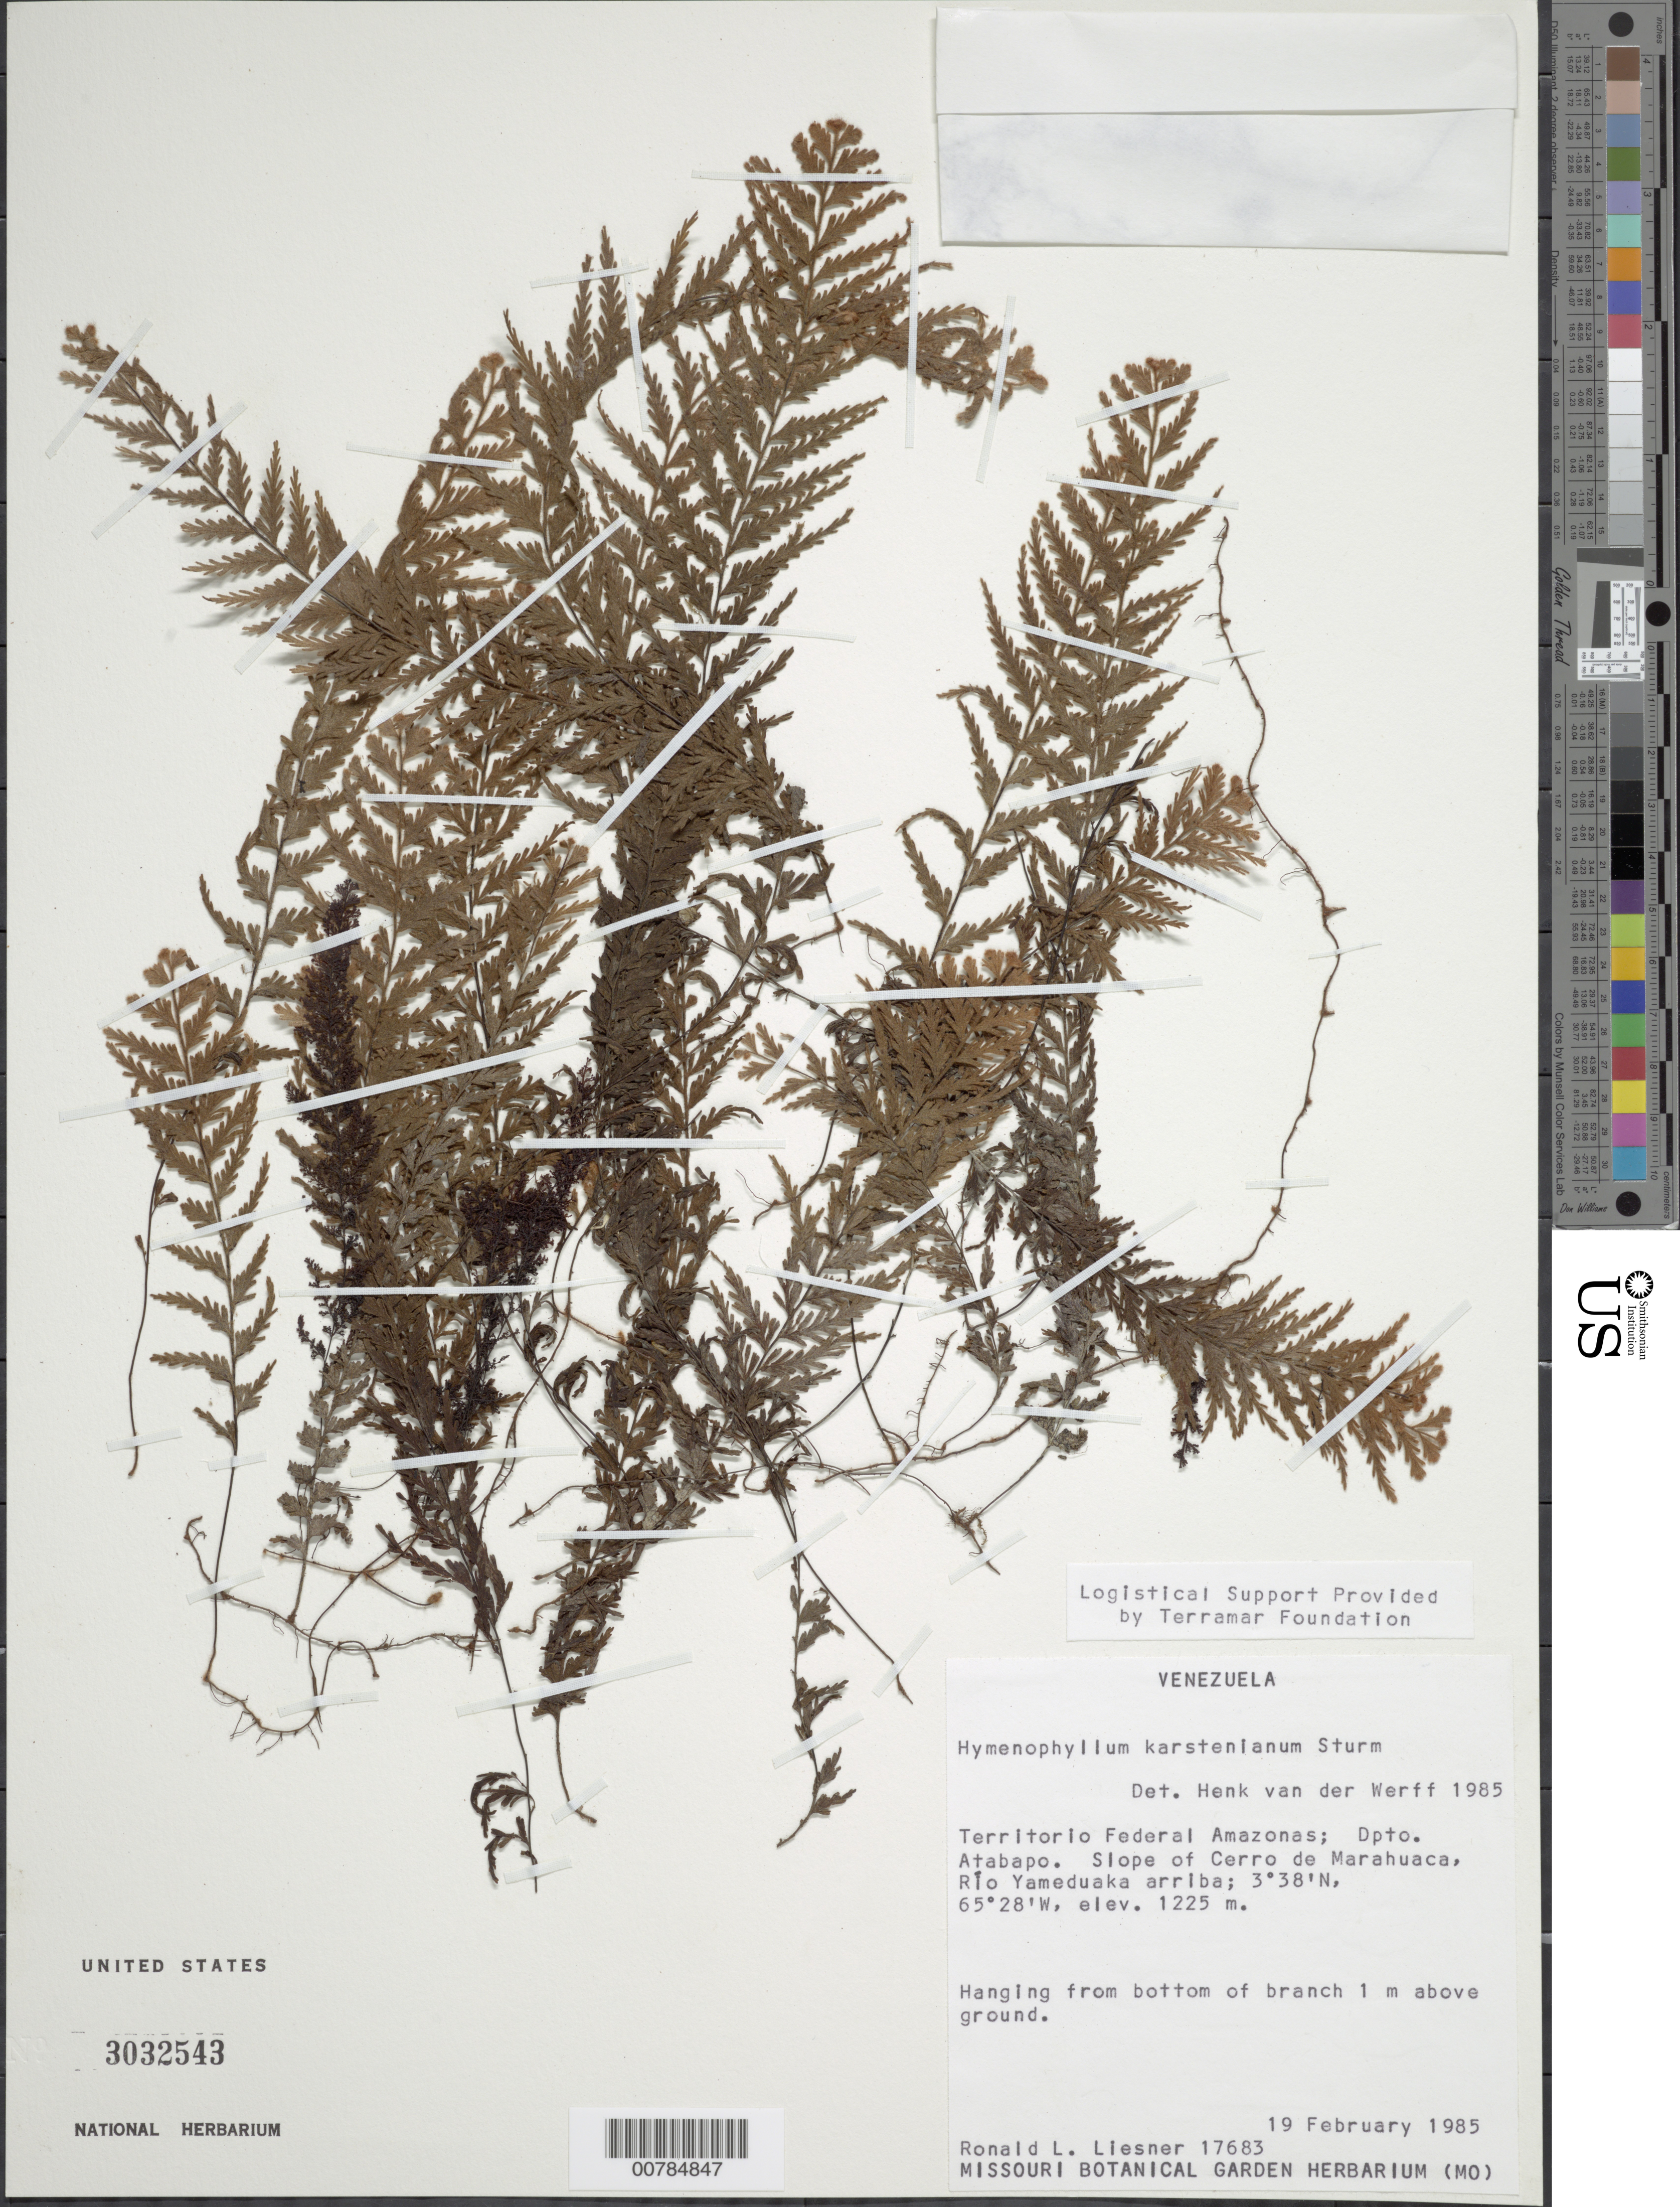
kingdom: Plantae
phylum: Tracheophyta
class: Polypodiopsida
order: Hymenophyllales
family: Hymenophyllaceae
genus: Hymenophyllum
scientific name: Hymenophyllum karstenianum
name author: J.W. Sturm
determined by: van der Werff, H., (MO), Missouri Botanical Garden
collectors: R. L. Liesner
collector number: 17683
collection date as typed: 19-Feb-85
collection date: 1985-02-19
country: Venezuela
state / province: Amazonas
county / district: Atabapo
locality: Cerro de Marahuaca slope, Río Yameduaka arriba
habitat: Hanging from bottom branch 1 m above ground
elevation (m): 1225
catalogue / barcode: US 3032543